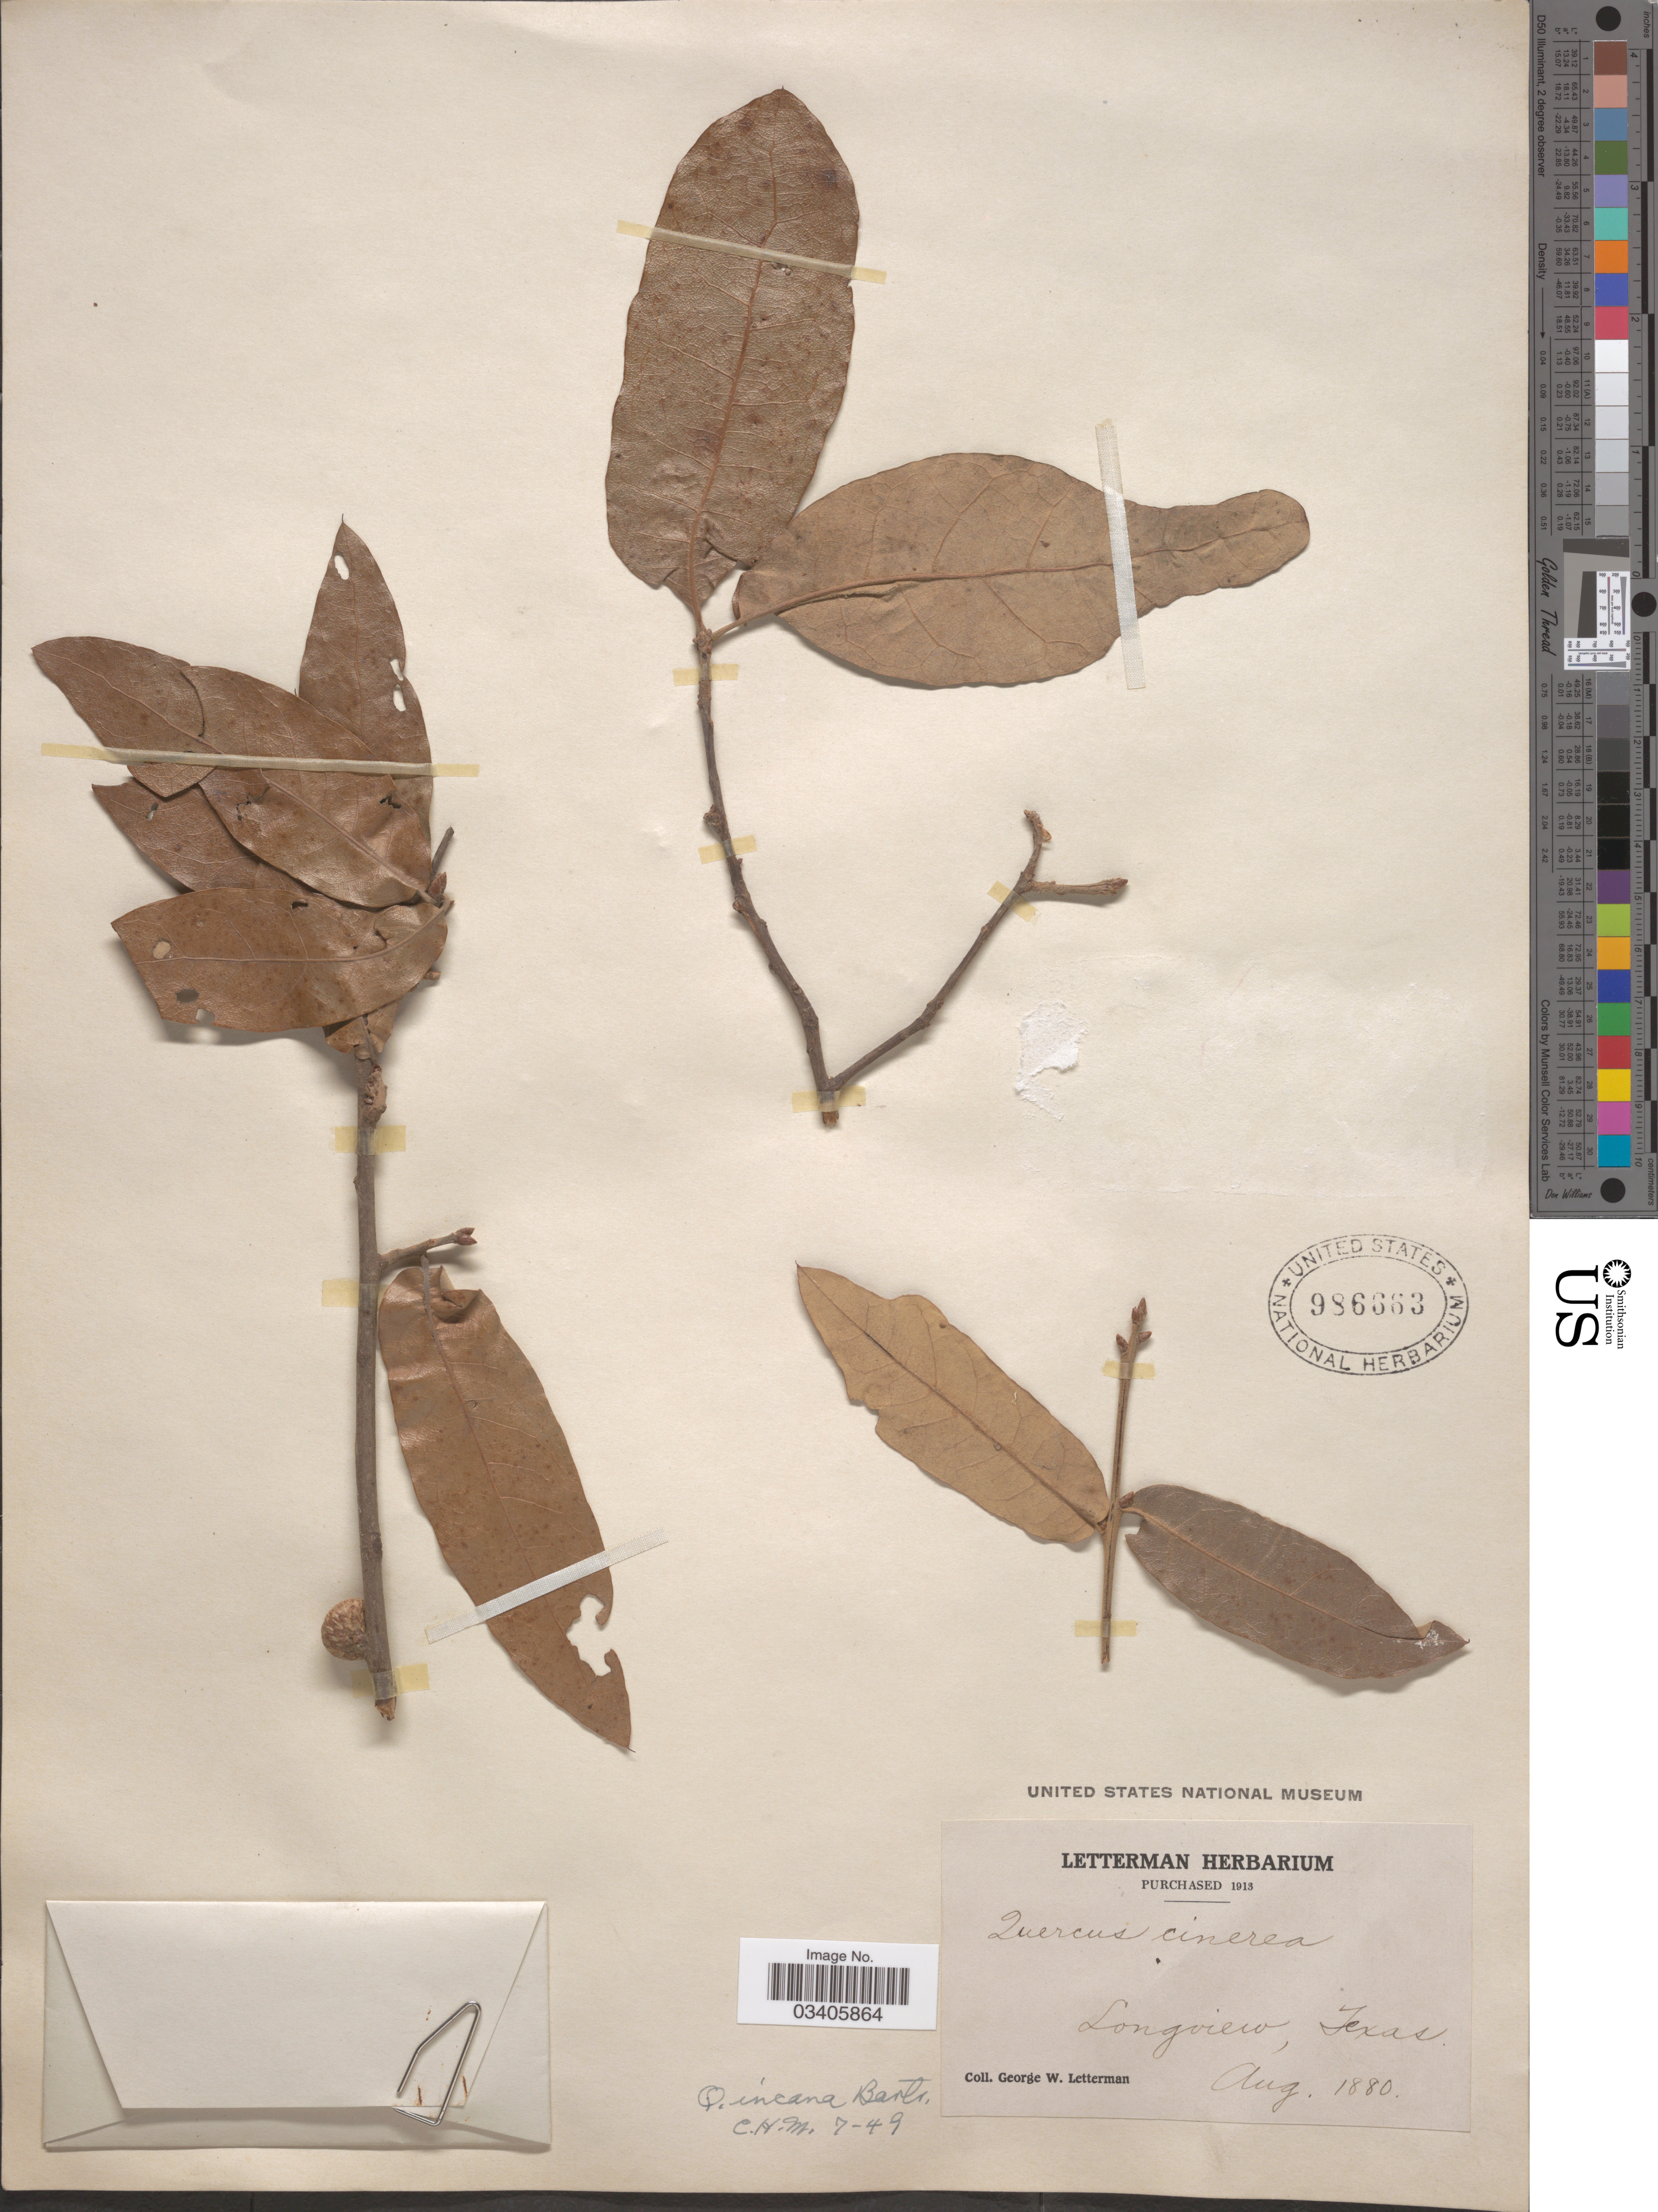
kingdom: Plantae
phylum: Tracheophyta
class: Magnoliopsida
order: Fagales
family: Fagaceae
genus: Quercus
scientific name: Quercus incana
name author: W. Bartram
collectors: G. W. Letterman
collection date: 1880-08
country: United States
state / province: Texas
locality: Longview.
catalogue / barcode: US 986663